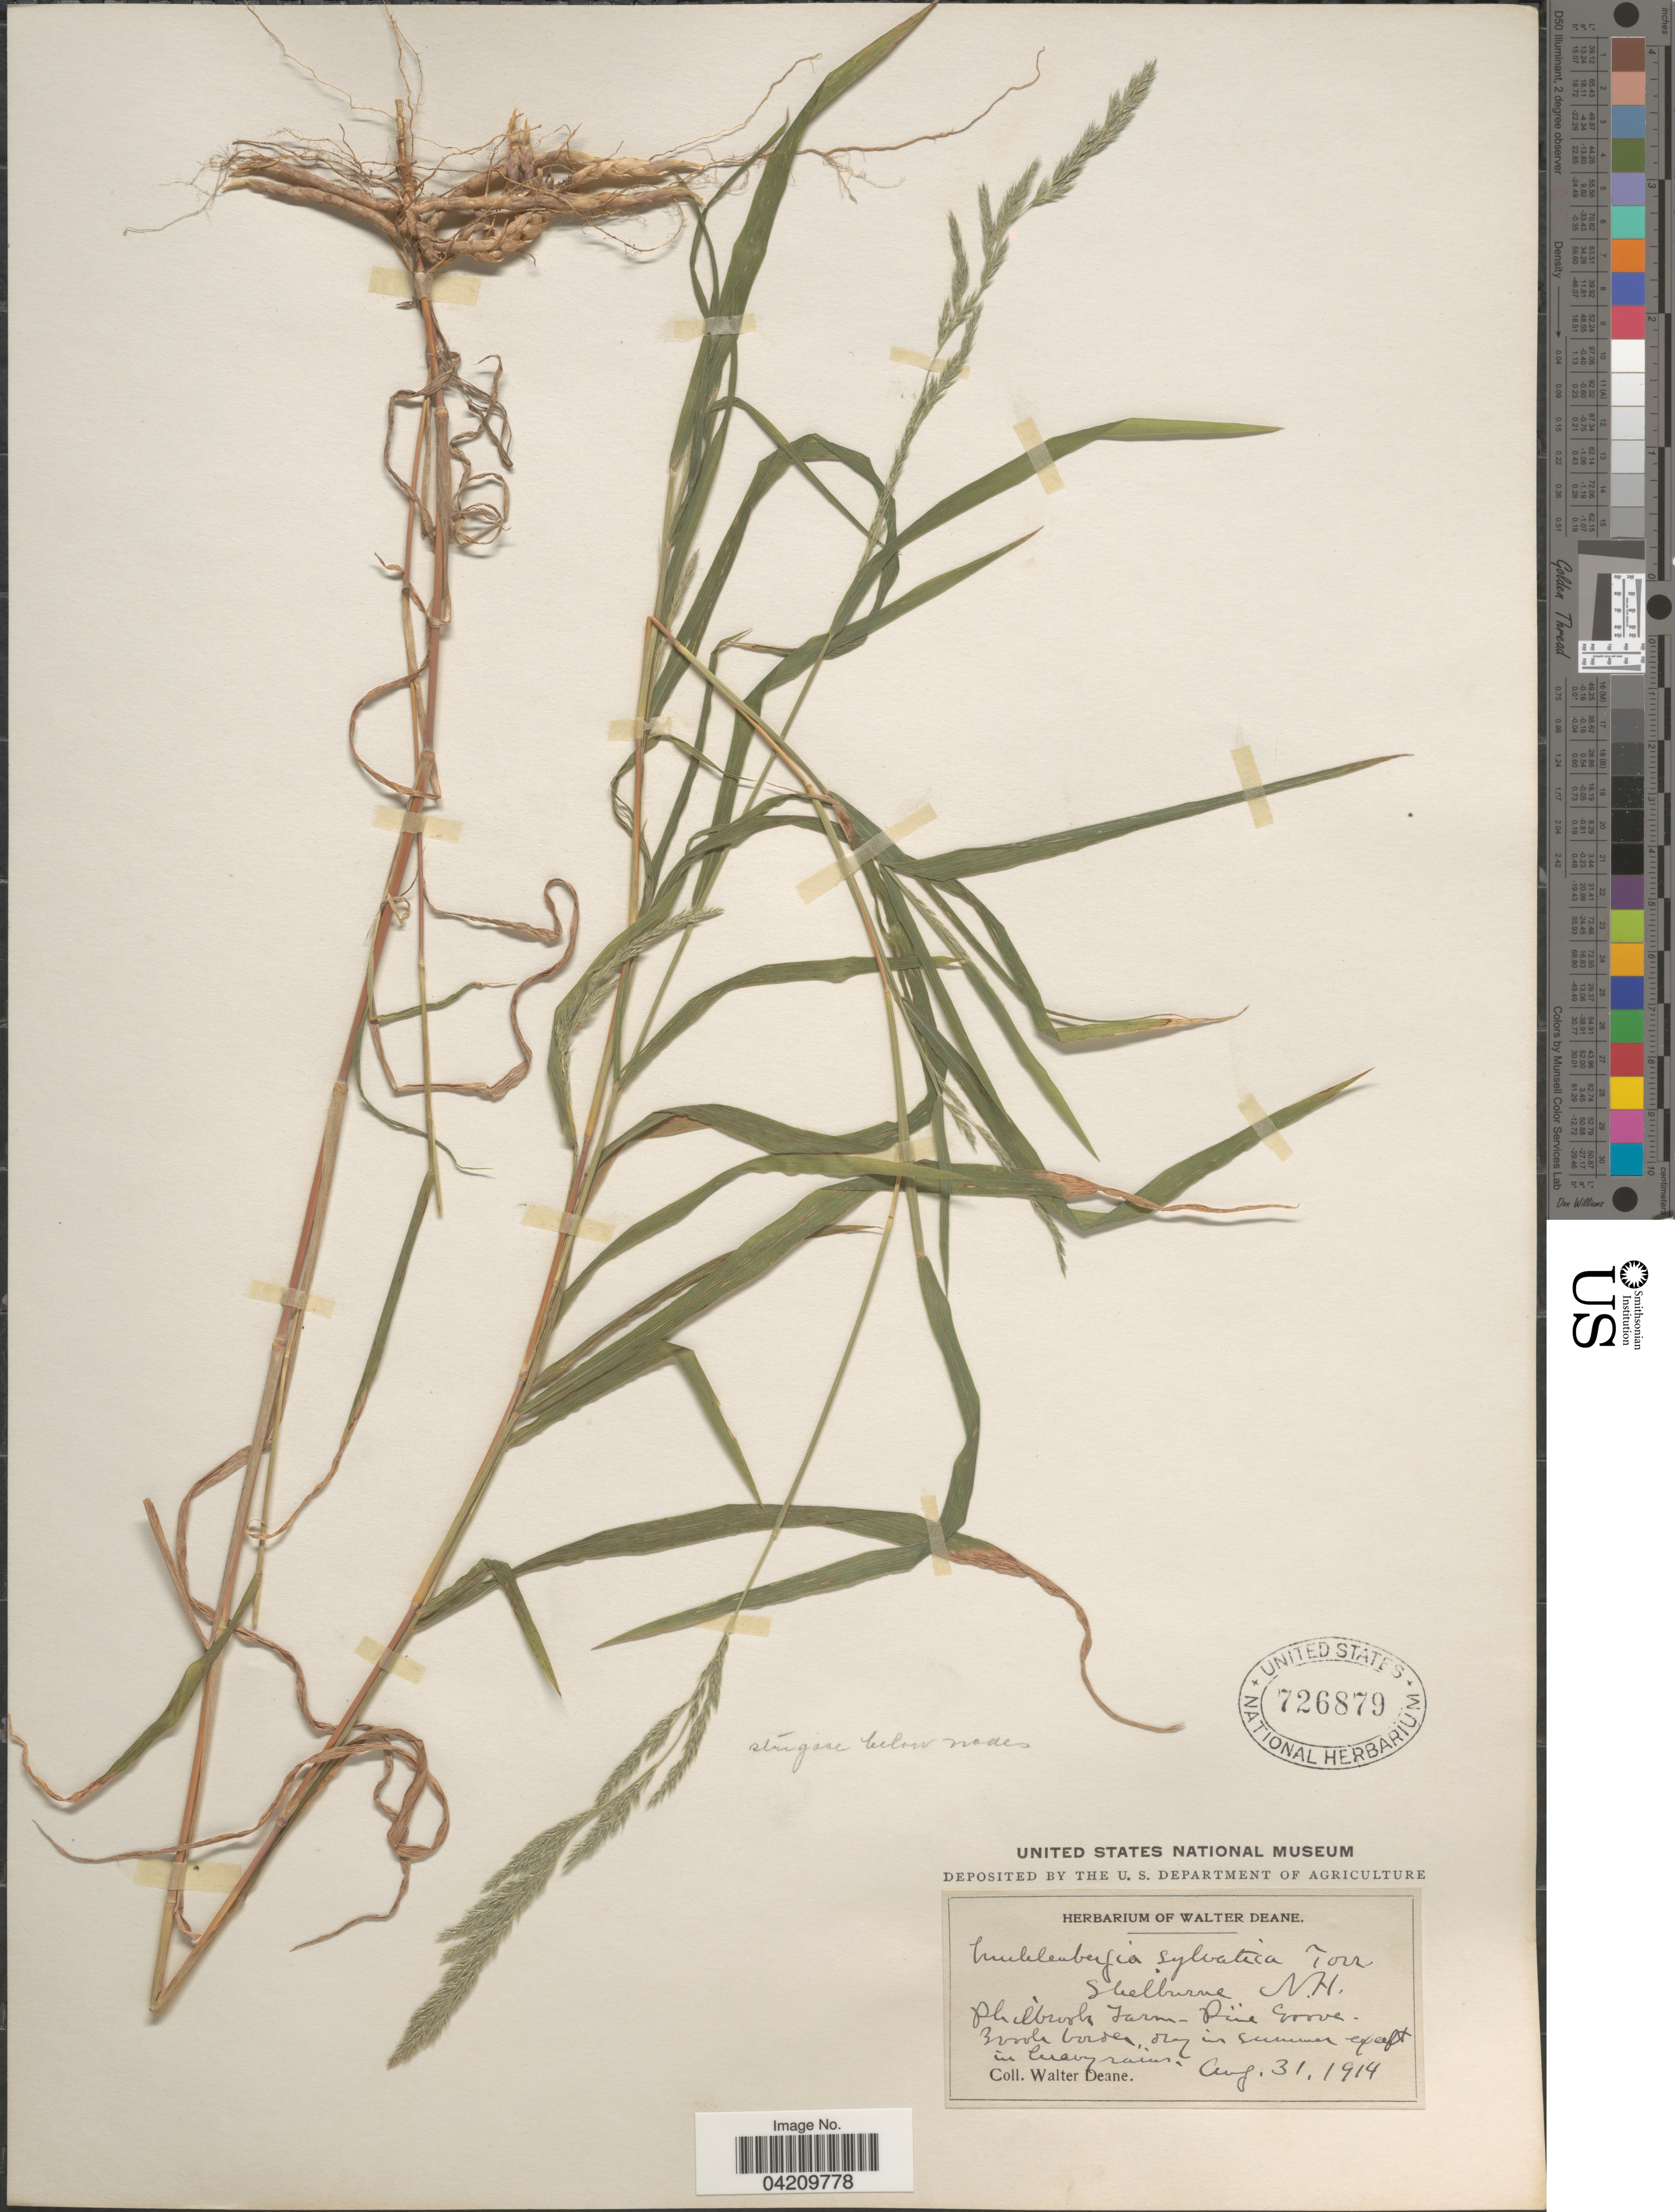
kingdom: Plantae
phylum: Tracheophyta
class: Liliopsida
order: Poales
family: Poaceae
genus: Muhlenbergia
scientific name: Muhlenbergia mexicana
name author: (L.) Trin.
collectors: W. Deane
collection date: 1914-08-31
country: United States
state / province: New Hampshire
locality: Shelburne. Philbrook Farm. Pine Grove.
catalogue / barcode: US 726879